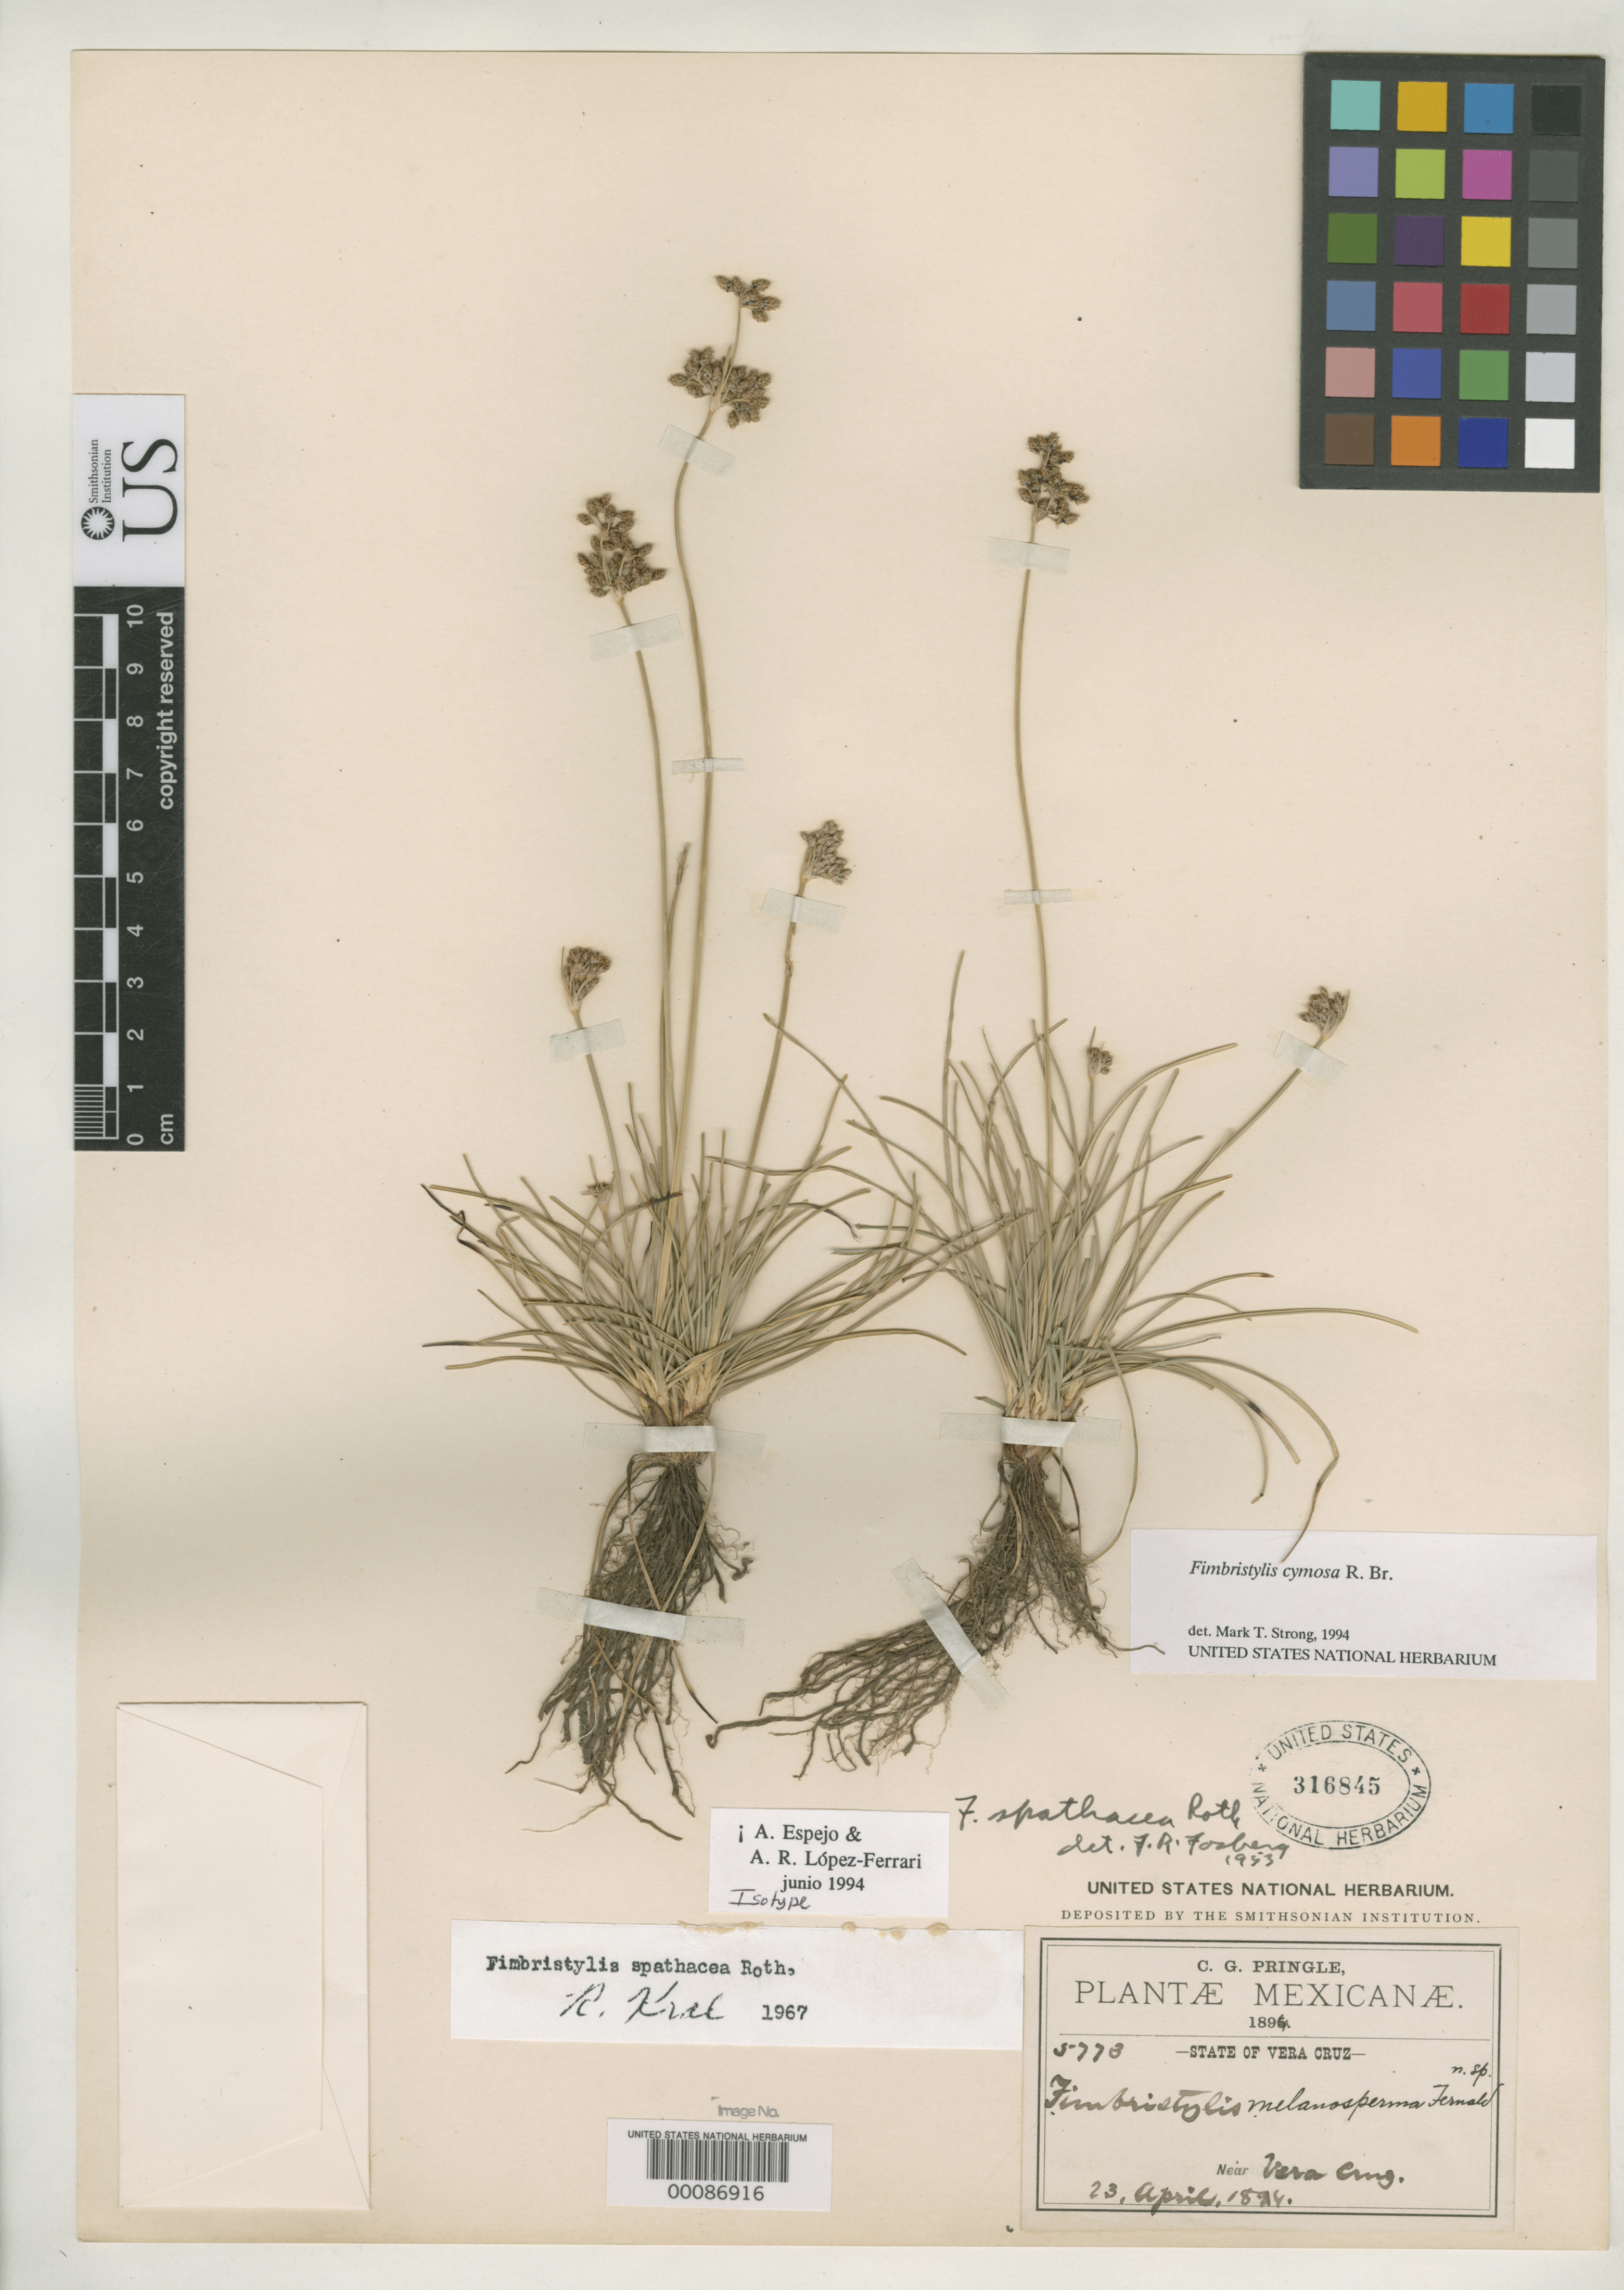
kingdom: Plantae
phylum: Tracheophyta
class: Liliopsida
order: Poales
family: Cyperaceae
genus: Fimbristylis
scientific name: Fimbristylis melanospora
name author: Fernald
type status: Isotype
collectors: C. G. Pringle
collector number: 5773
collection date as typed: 23 Apr 1894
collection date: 1894-04-23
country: Mexico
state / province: Veracruz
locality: Veracruz.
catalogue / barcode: US 316845